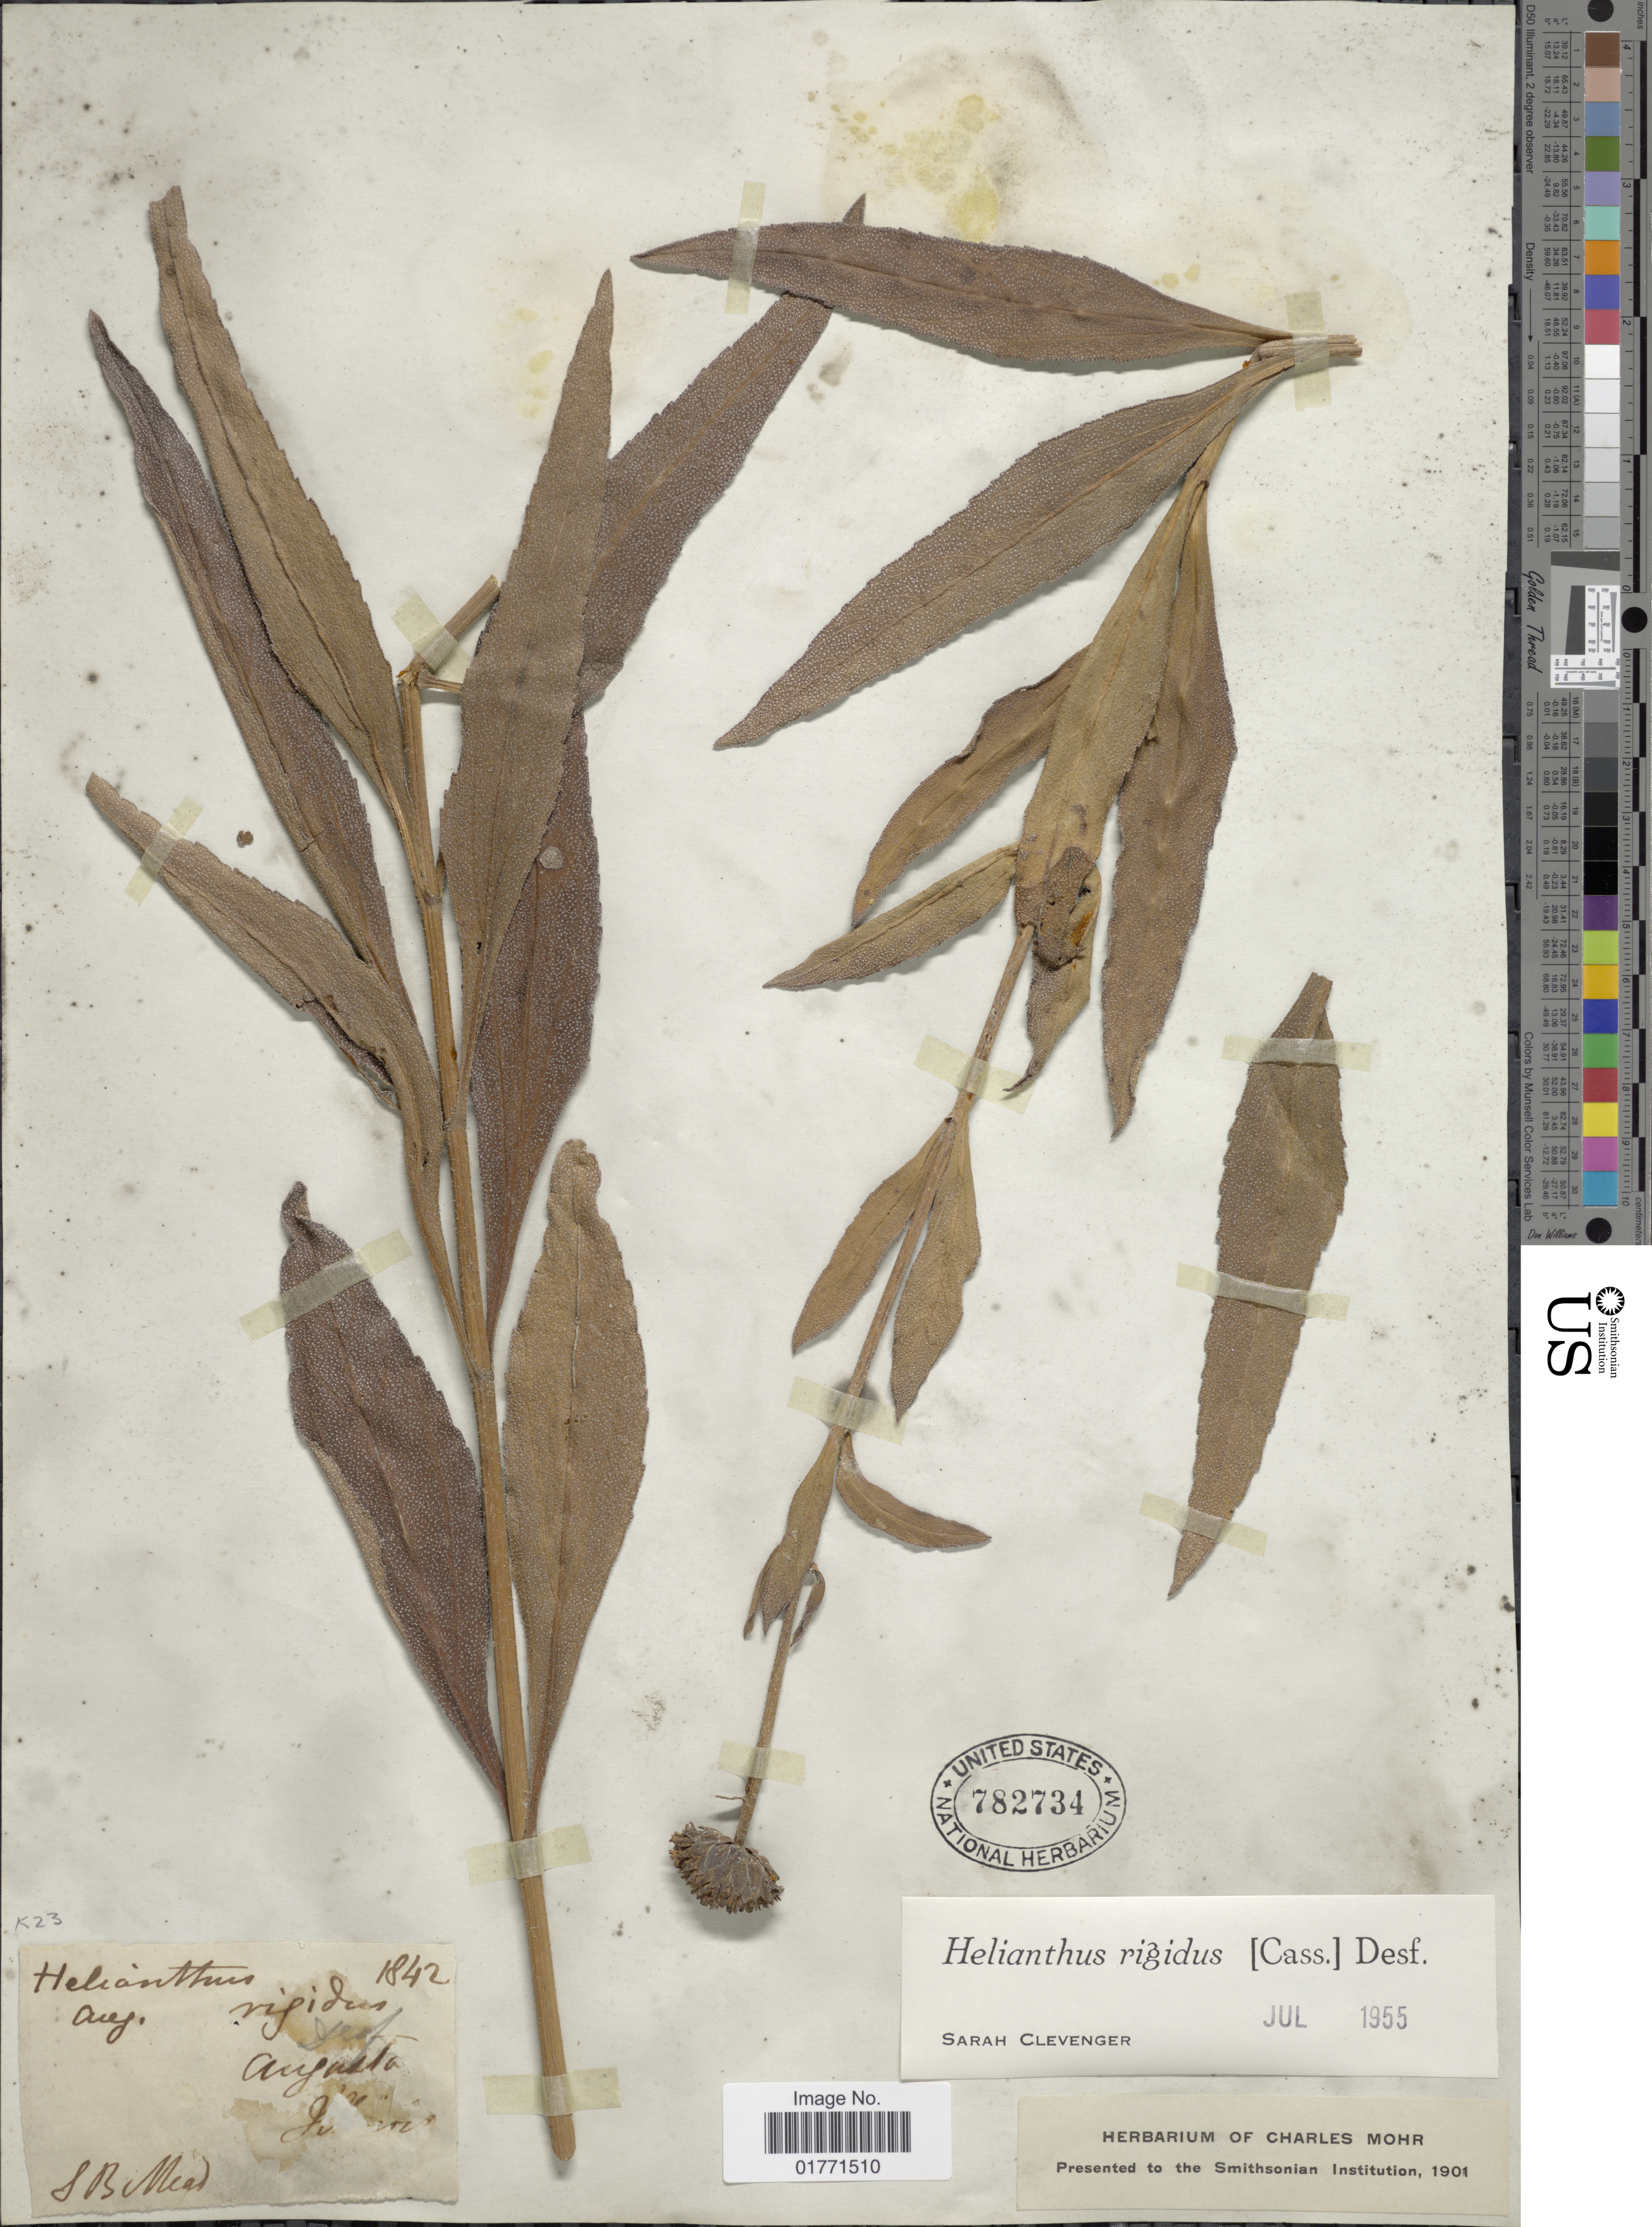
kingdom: Plantae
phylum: Tracheophyta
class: Magnoliopsida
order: Asterales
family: Asteraceae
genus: Helianthus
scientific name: Helianthus rigidus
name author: (Cass.) Desf.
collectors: S. Mead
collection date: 1842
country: United States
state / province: Illinois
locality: Augusta.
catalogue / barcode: US 782734